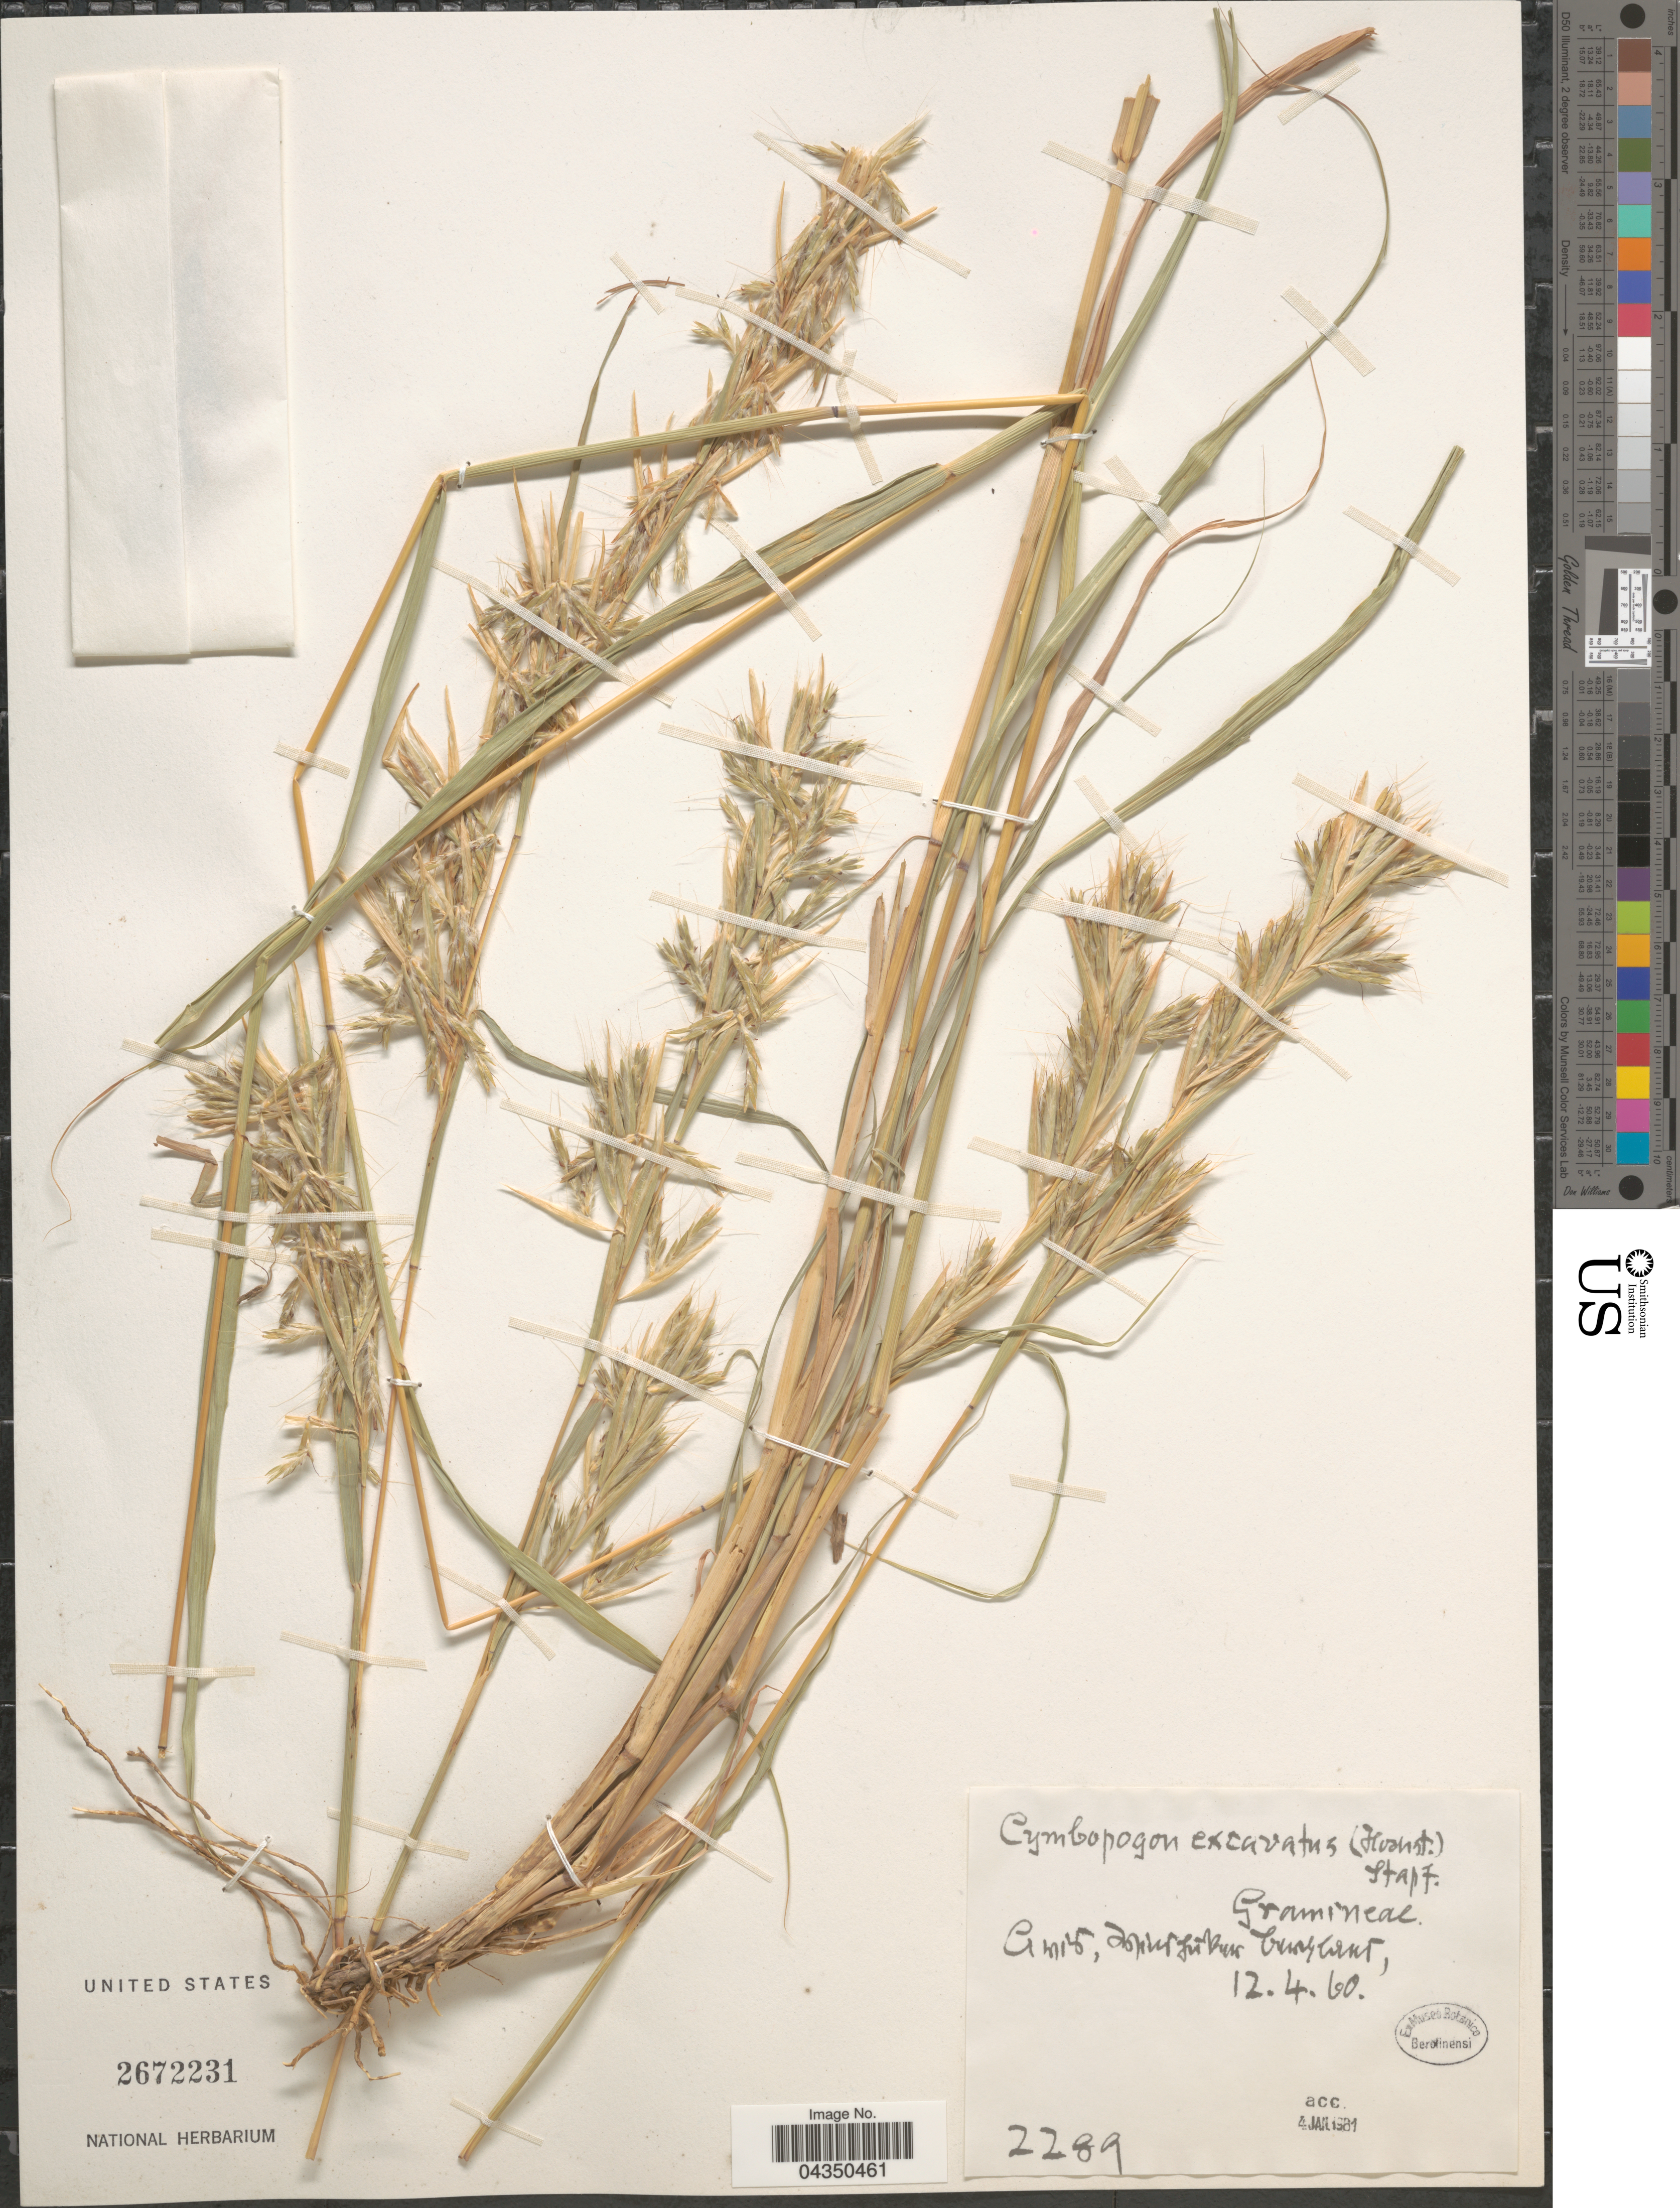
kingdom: Plantae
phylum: Tracheophyta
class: Liliopsida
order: Poales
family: Poaceae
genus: Cymbopogon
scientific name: Cymbopogon caesius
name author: (Nees ex Hook. & Arn.) Stapf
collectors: ex Museo Botanico Berolinensi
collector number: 2289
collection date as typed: Transcribed d/m/y: 12/4/60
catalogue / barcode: US 2672231